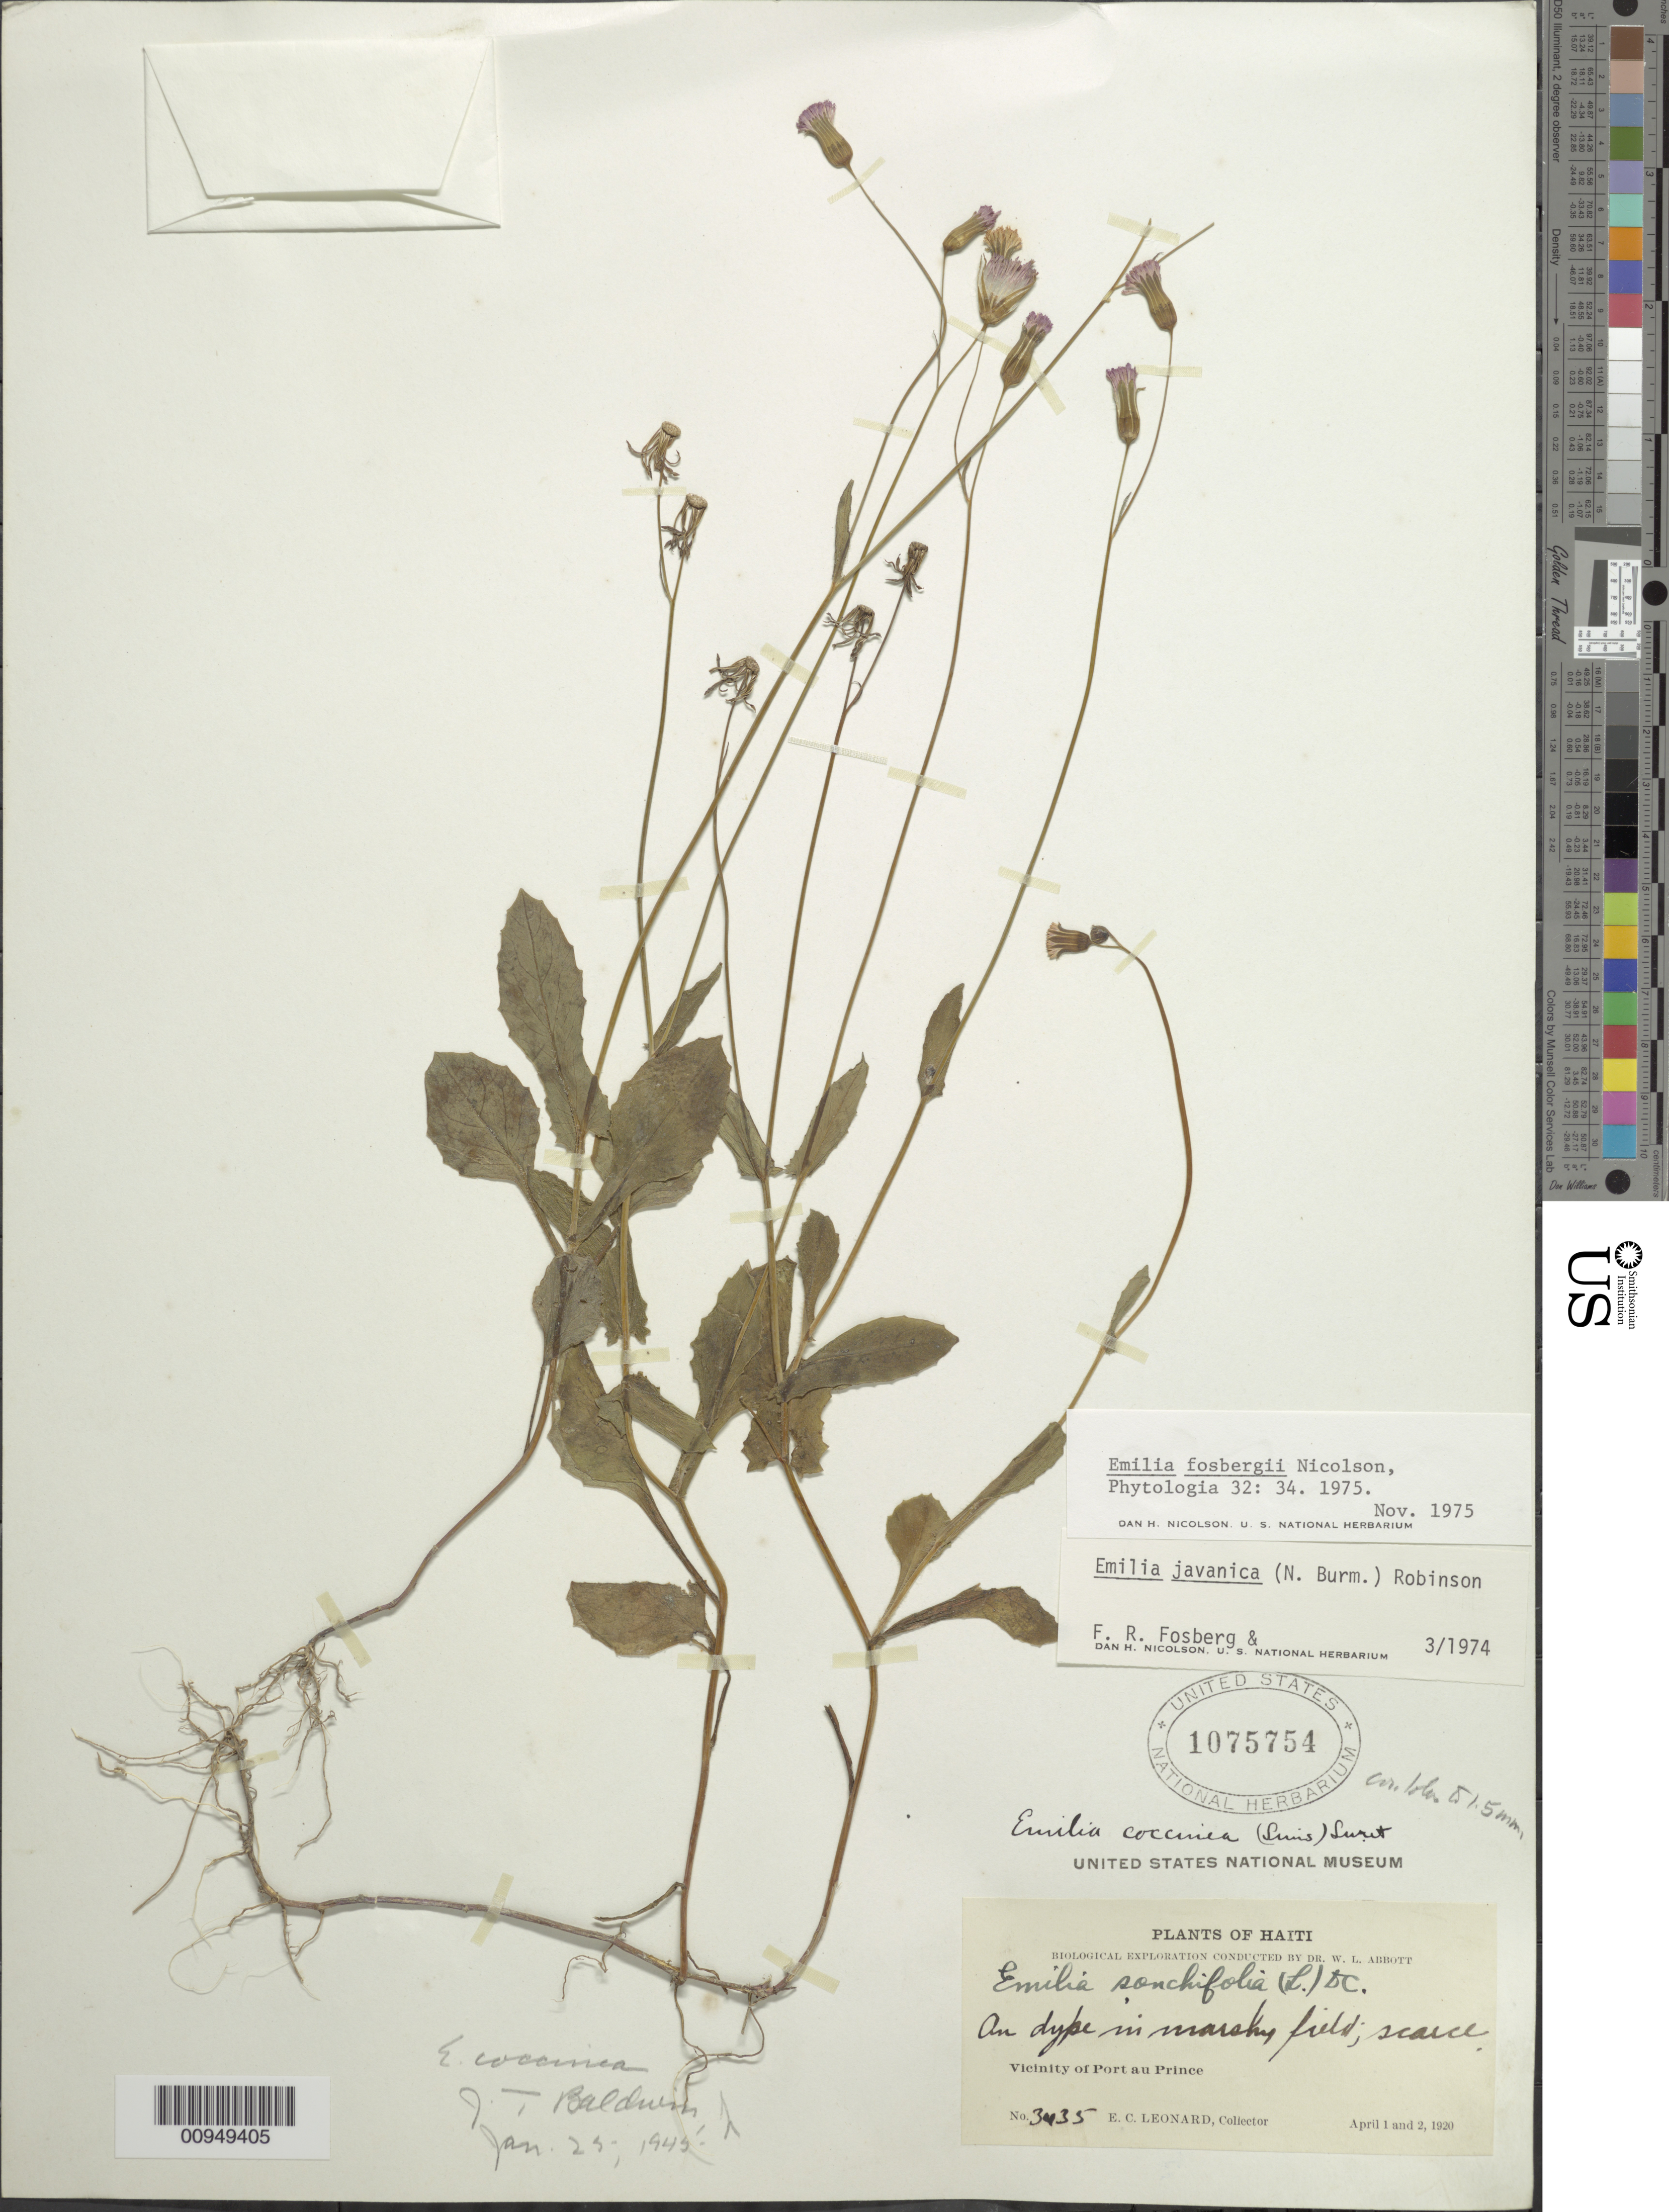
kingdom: Plantae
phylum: Tracheophyta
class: Magnoliopsida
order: Asterales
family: Asteraceae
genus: Emilia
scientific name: Emilia fosbergii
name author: Nicolson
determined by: Nicolson, Dan H.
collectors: E. C. Leonard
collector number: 3435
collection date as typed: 01 Apr 1920 and 02 Apr 1920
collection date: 1920-04-01,1920-04-02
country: Haiti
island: Hispaniola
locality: Vicinity of Port-au-Prince, marshy field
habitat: On dyke in marshy field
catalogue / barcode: US 1075754